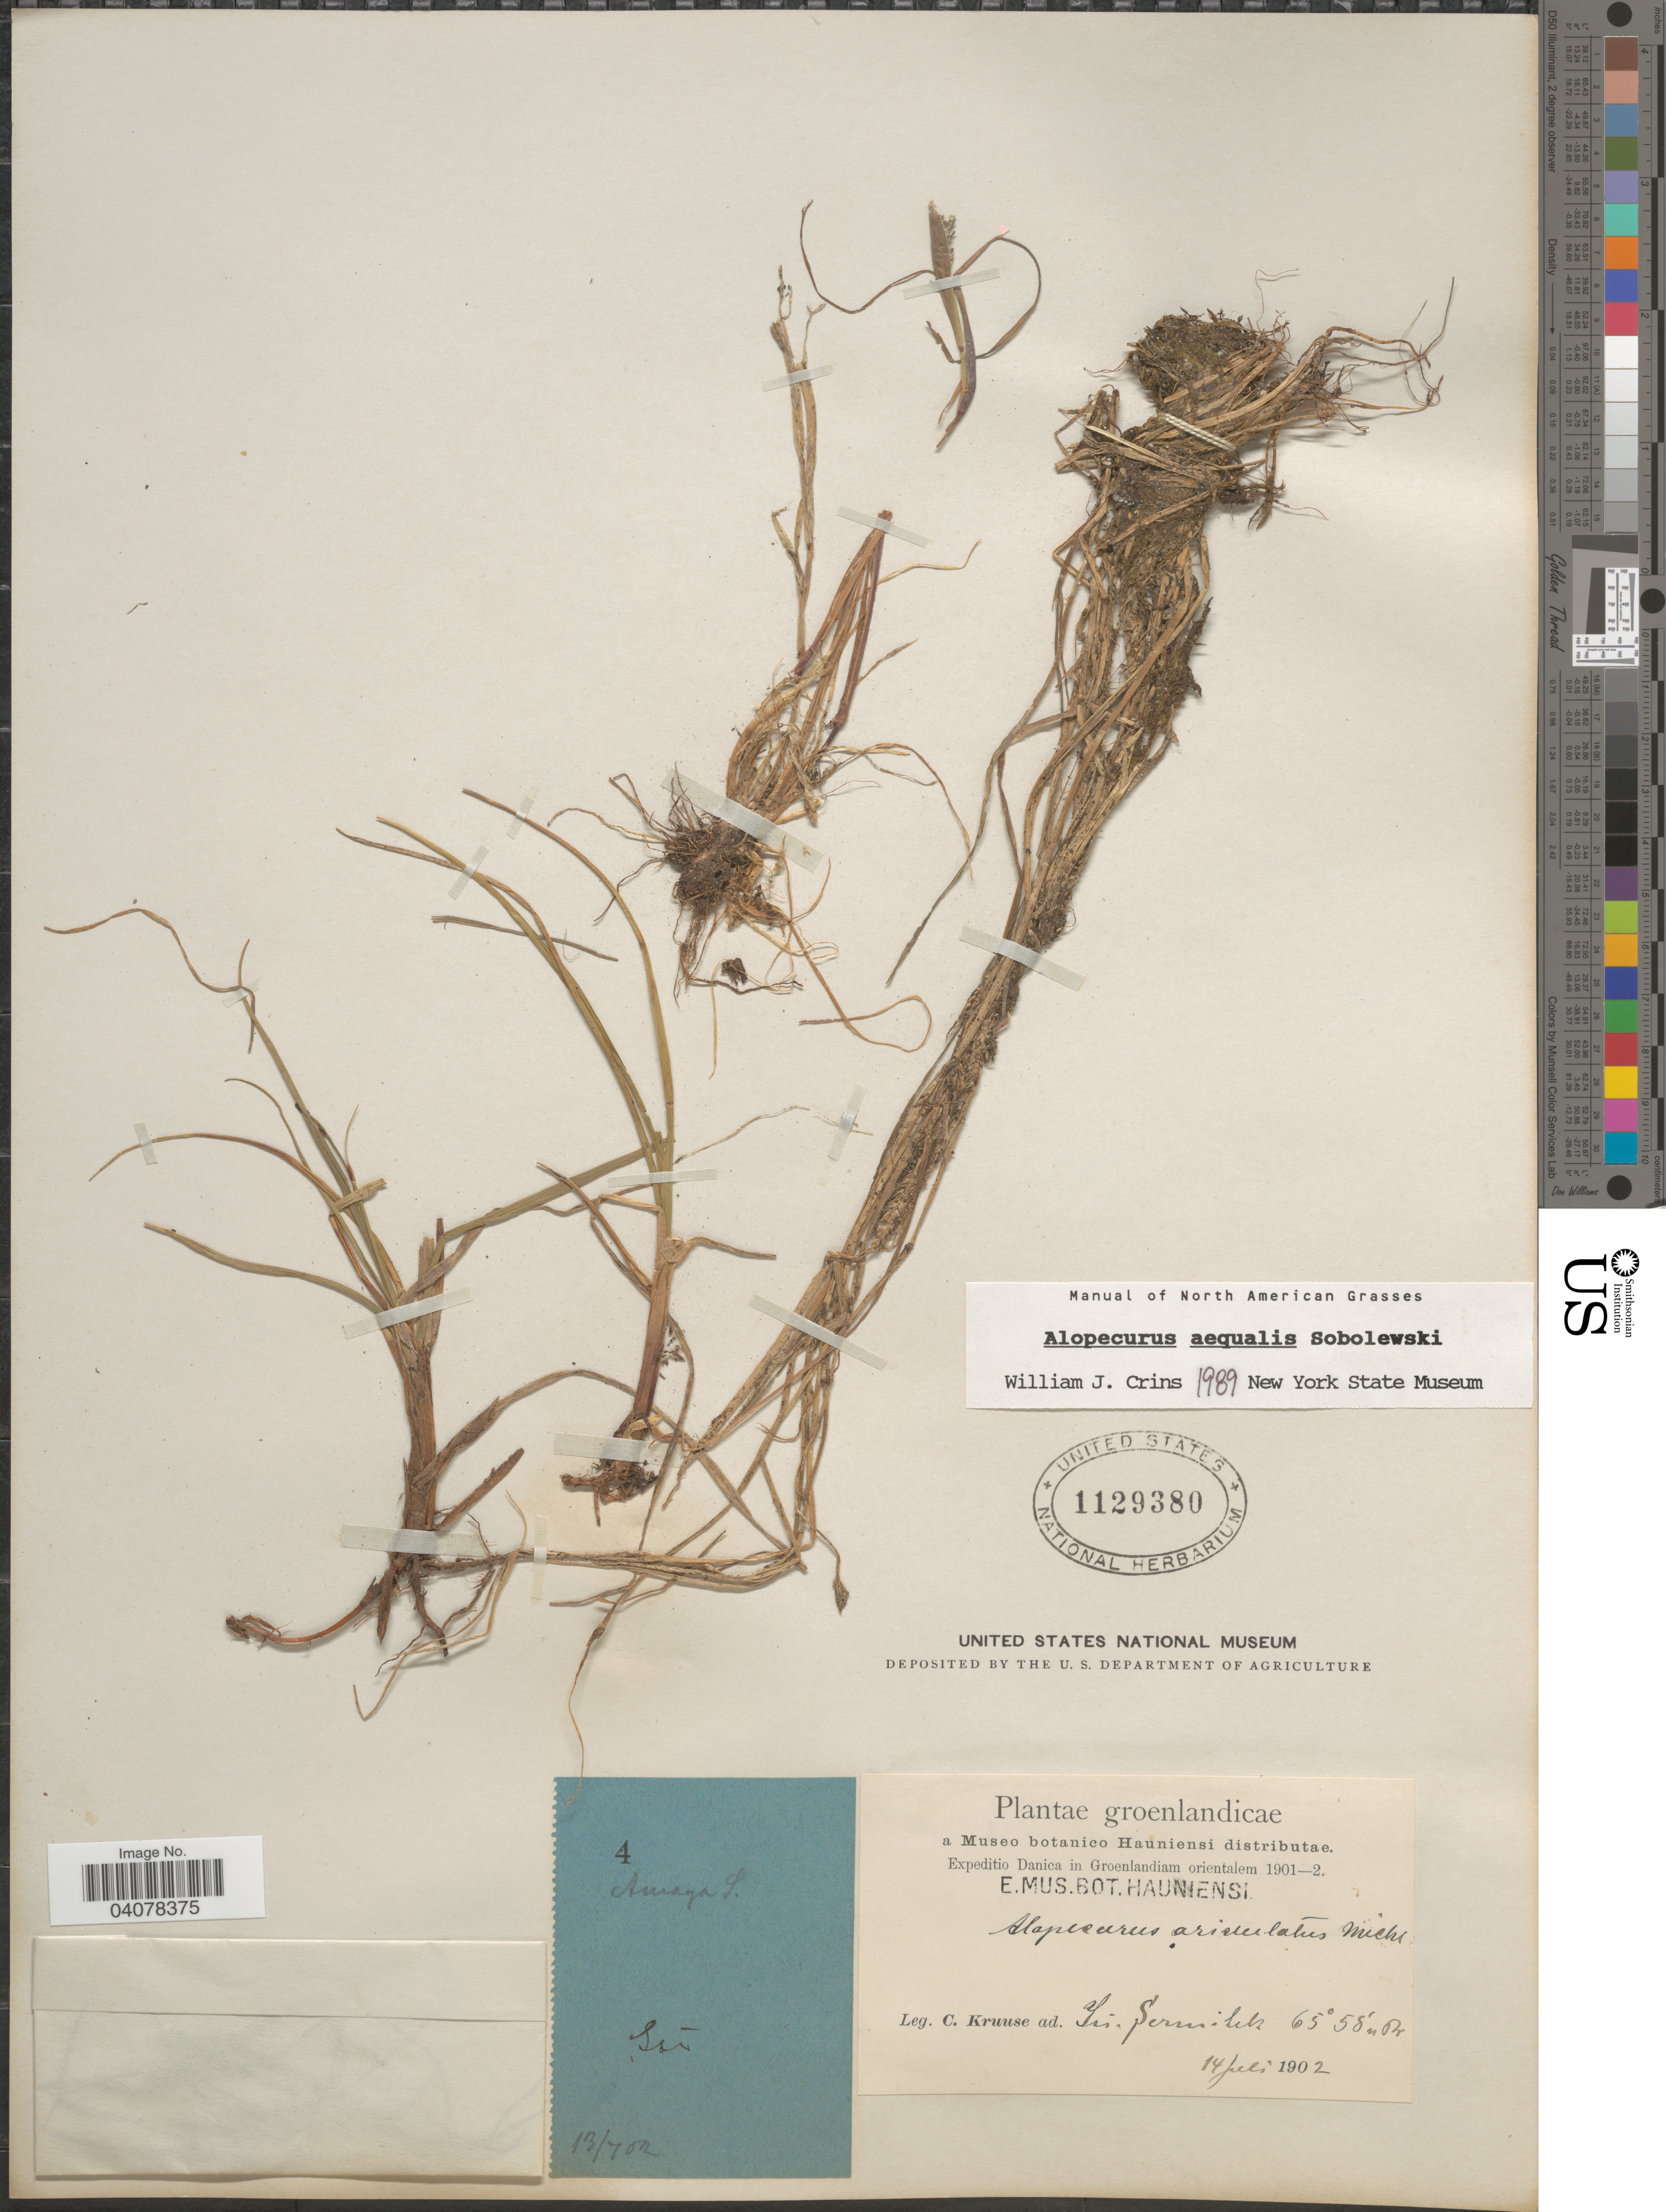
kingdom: Plantae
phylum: Tracheophyta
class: Liliopsida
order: Poales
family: Poaceae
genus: Alopecurus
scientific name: Alopecurus aequalis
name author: Sobol.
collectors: C. Kruuse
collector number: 13/702*?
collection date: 1902-07-14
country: Greenland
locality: Groenlandicae. Expeditio Danica in Groenlandiam orientalem 1901-2. Tin Sermilik.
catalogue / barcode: US 1129380